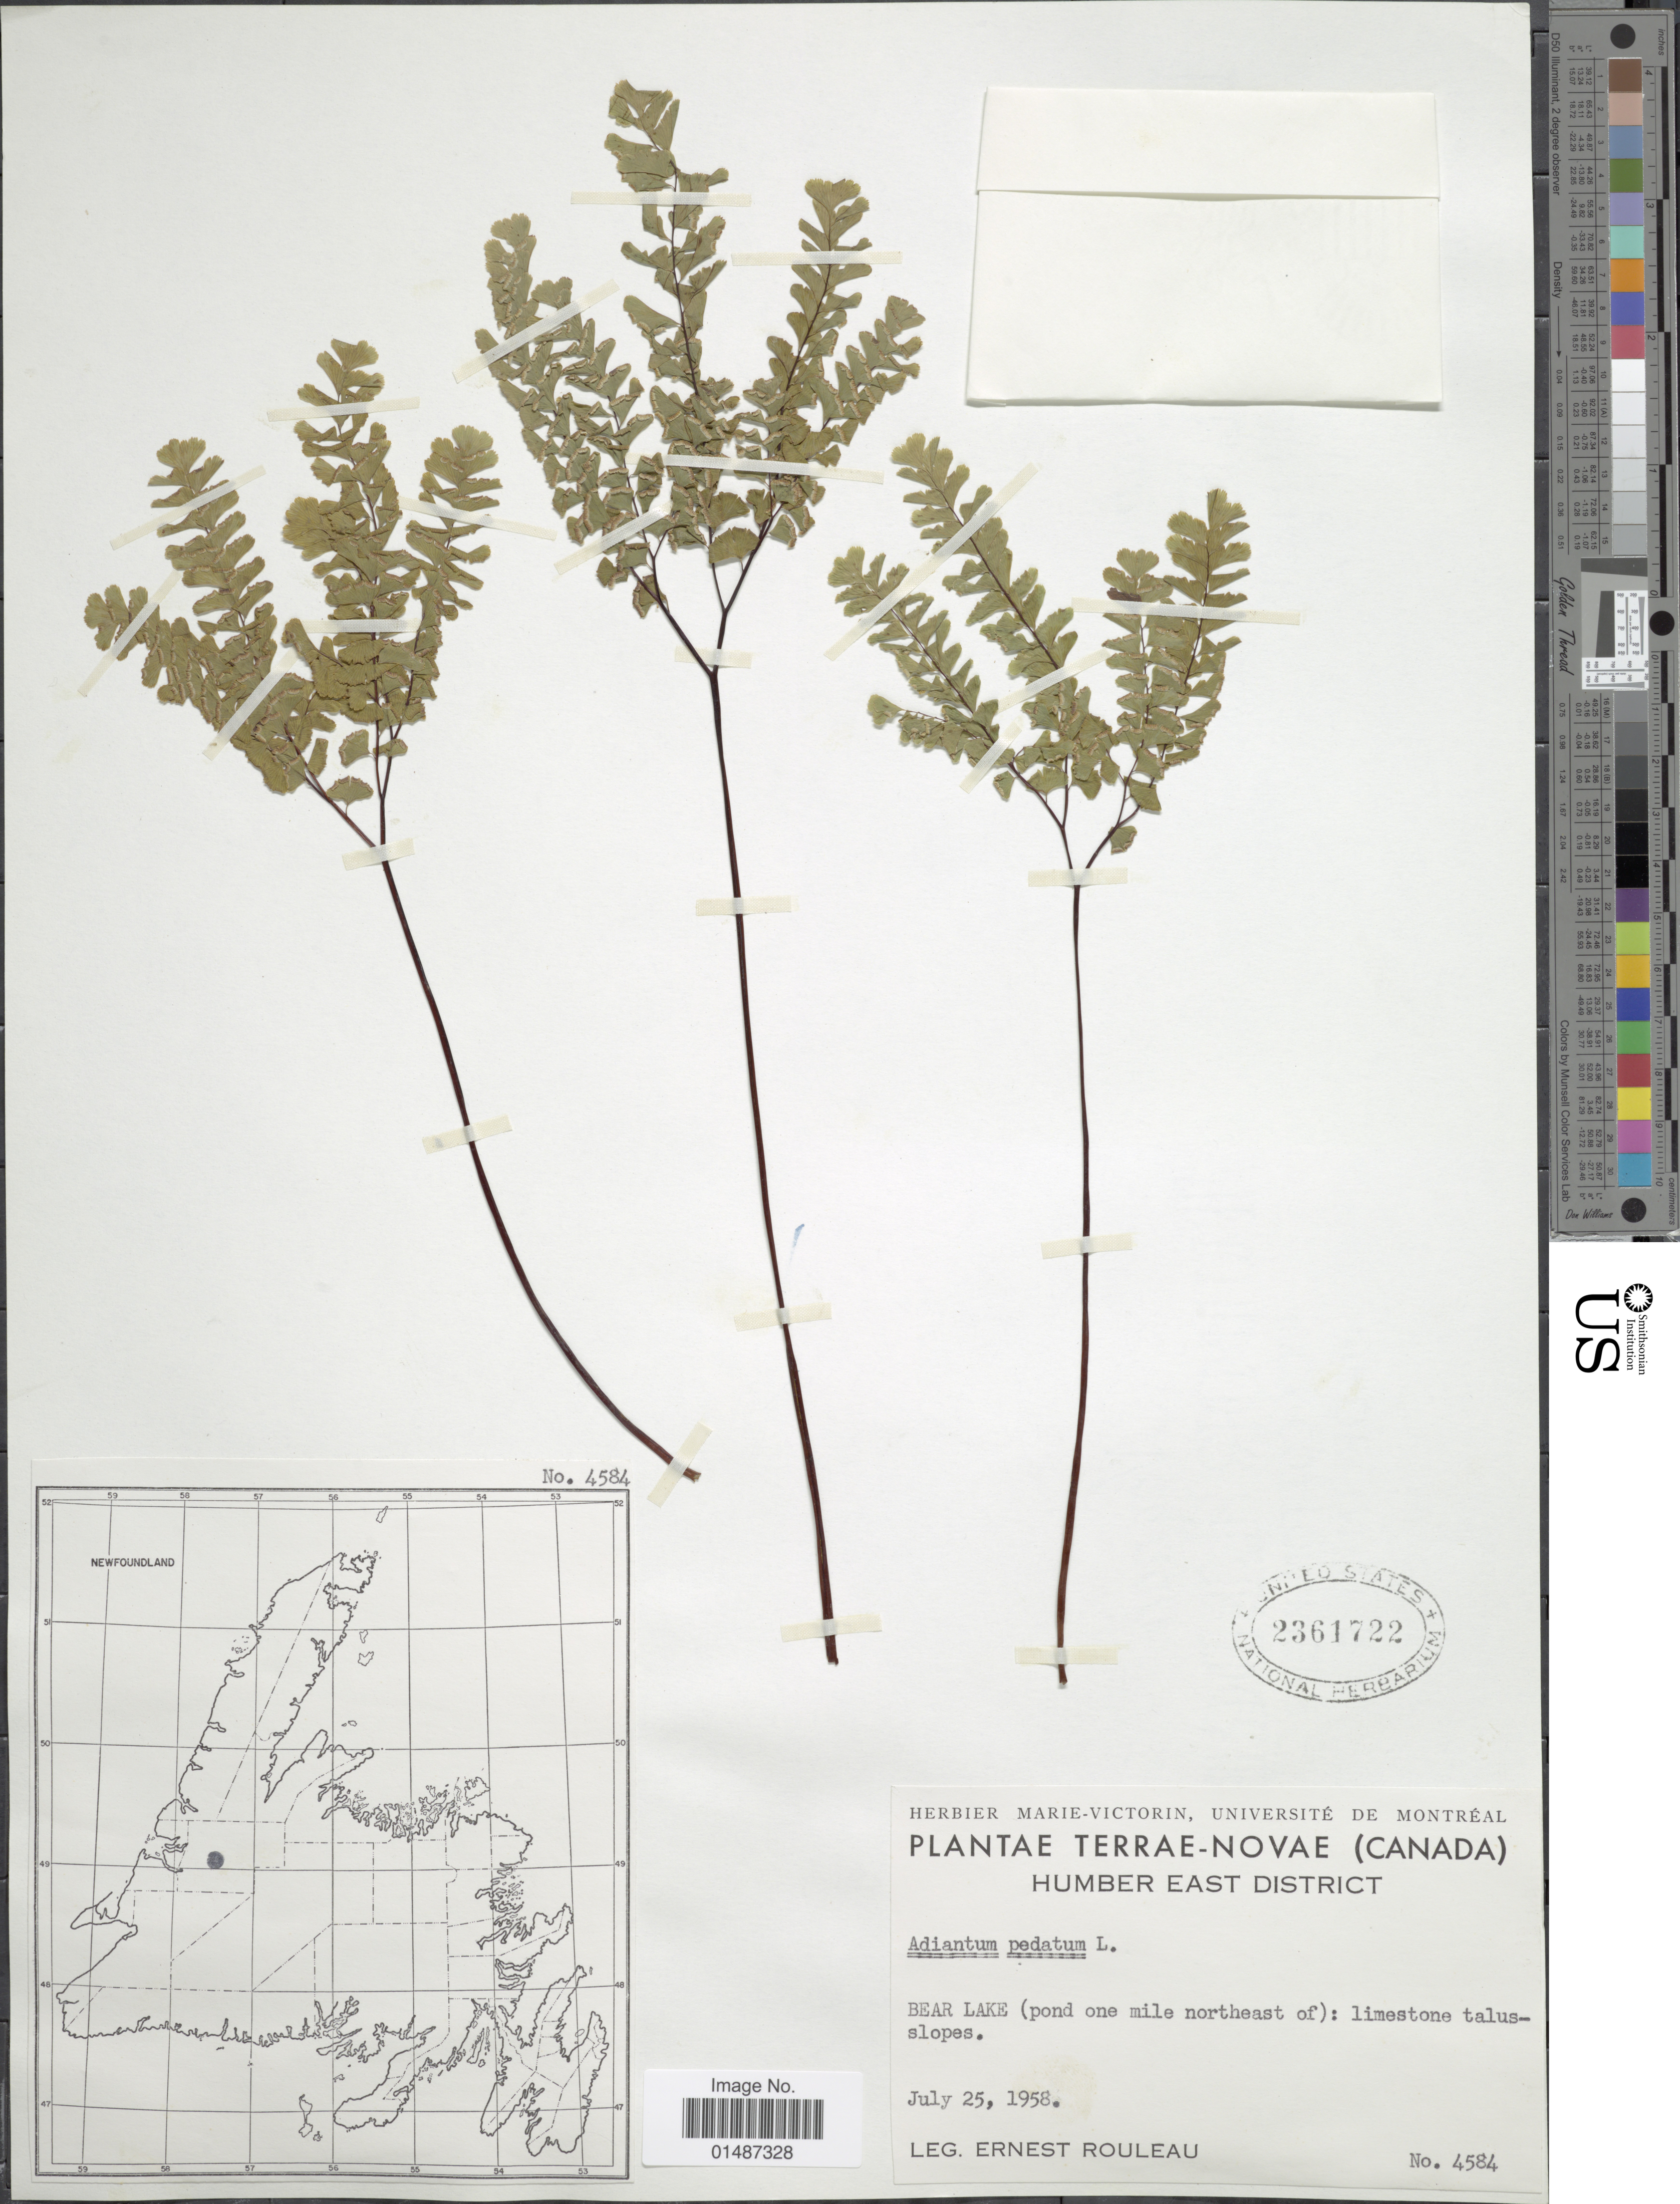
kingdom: Plantae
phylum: Tracheophyta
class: Polypodiopsida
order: Polypodiales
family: Pteridaceae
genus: Adiantum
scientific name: Adiantum pedatum subsp. calderi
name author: Cody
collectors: J. Rouleau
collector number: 4584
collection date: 1958-07-25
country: Canada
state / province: Newfoundland and Labrador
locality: Montréal. Terrae-Novae. Humber East District. Bear Lake (pond one mile northeast of): limestone talusslopes.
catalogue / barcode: US 2361722